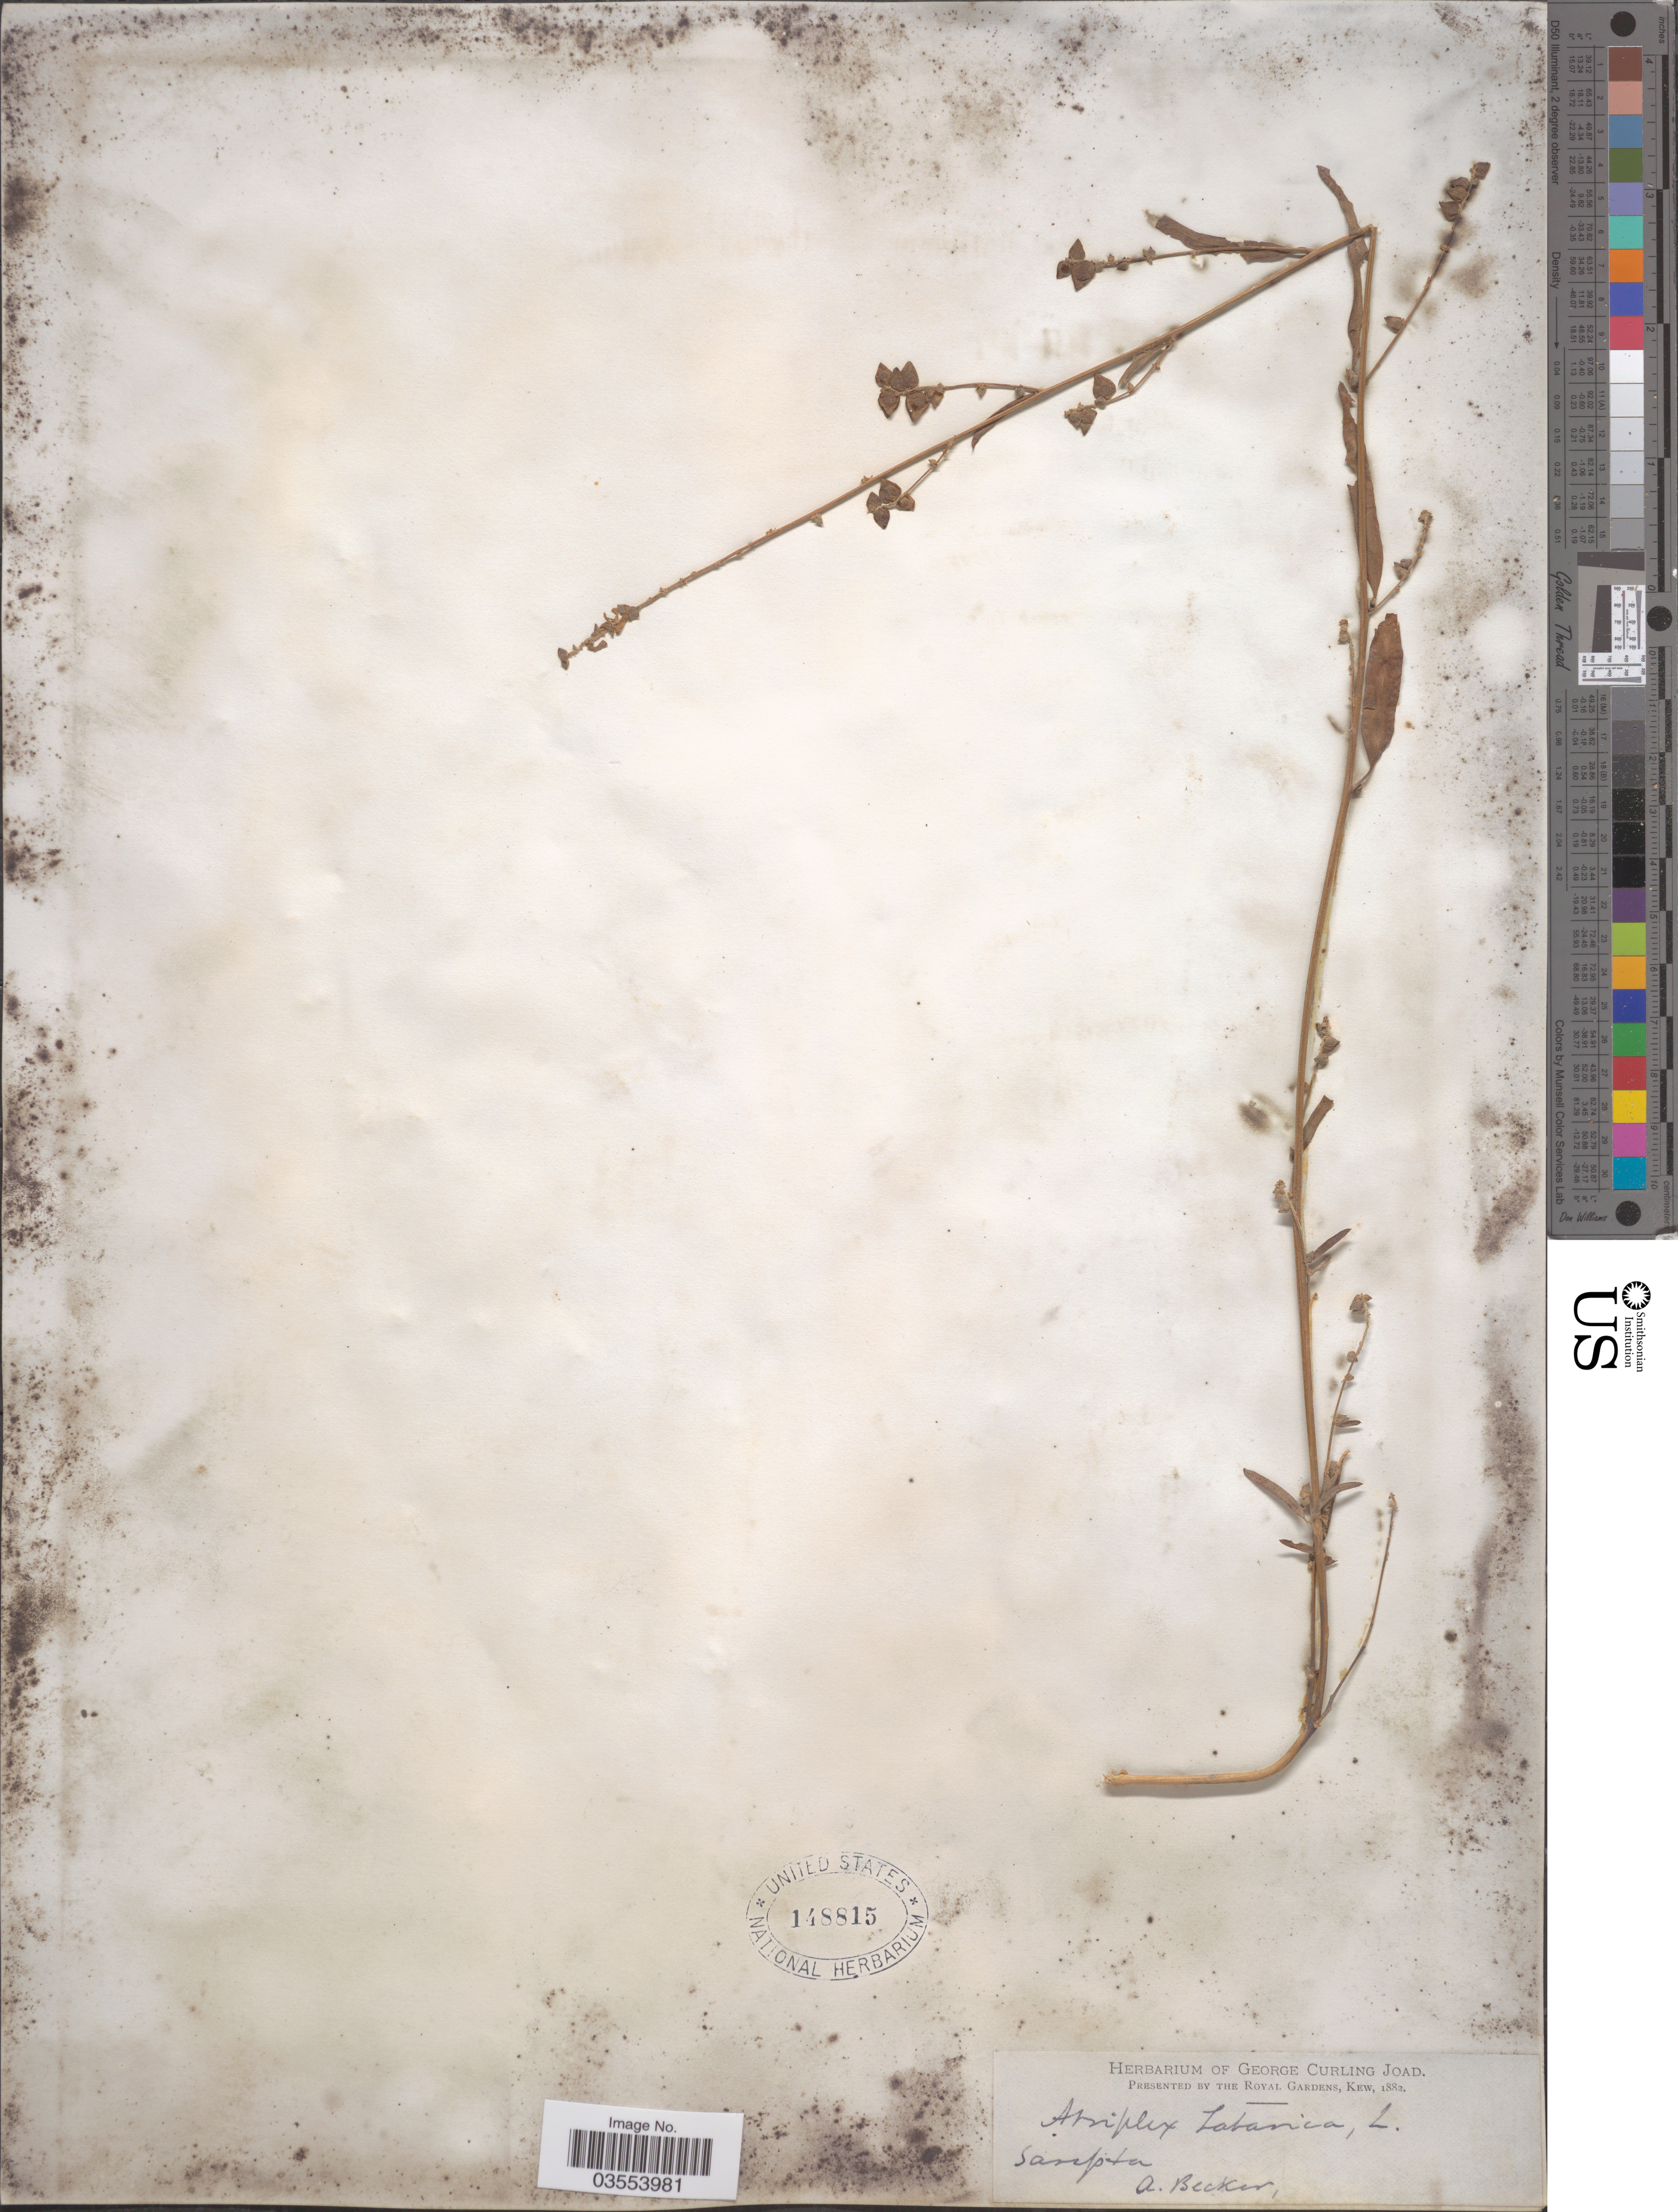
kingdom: Plantae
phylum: Tracheophyta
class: Magnoliopsida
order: Caryophyllales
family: Amaranthaceae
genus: Atriplex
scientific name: Atriplex tatarica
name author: L.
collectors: A. Becker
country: Russian Federation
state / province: Volgograd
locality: Sarepta.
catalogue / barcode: US 148815